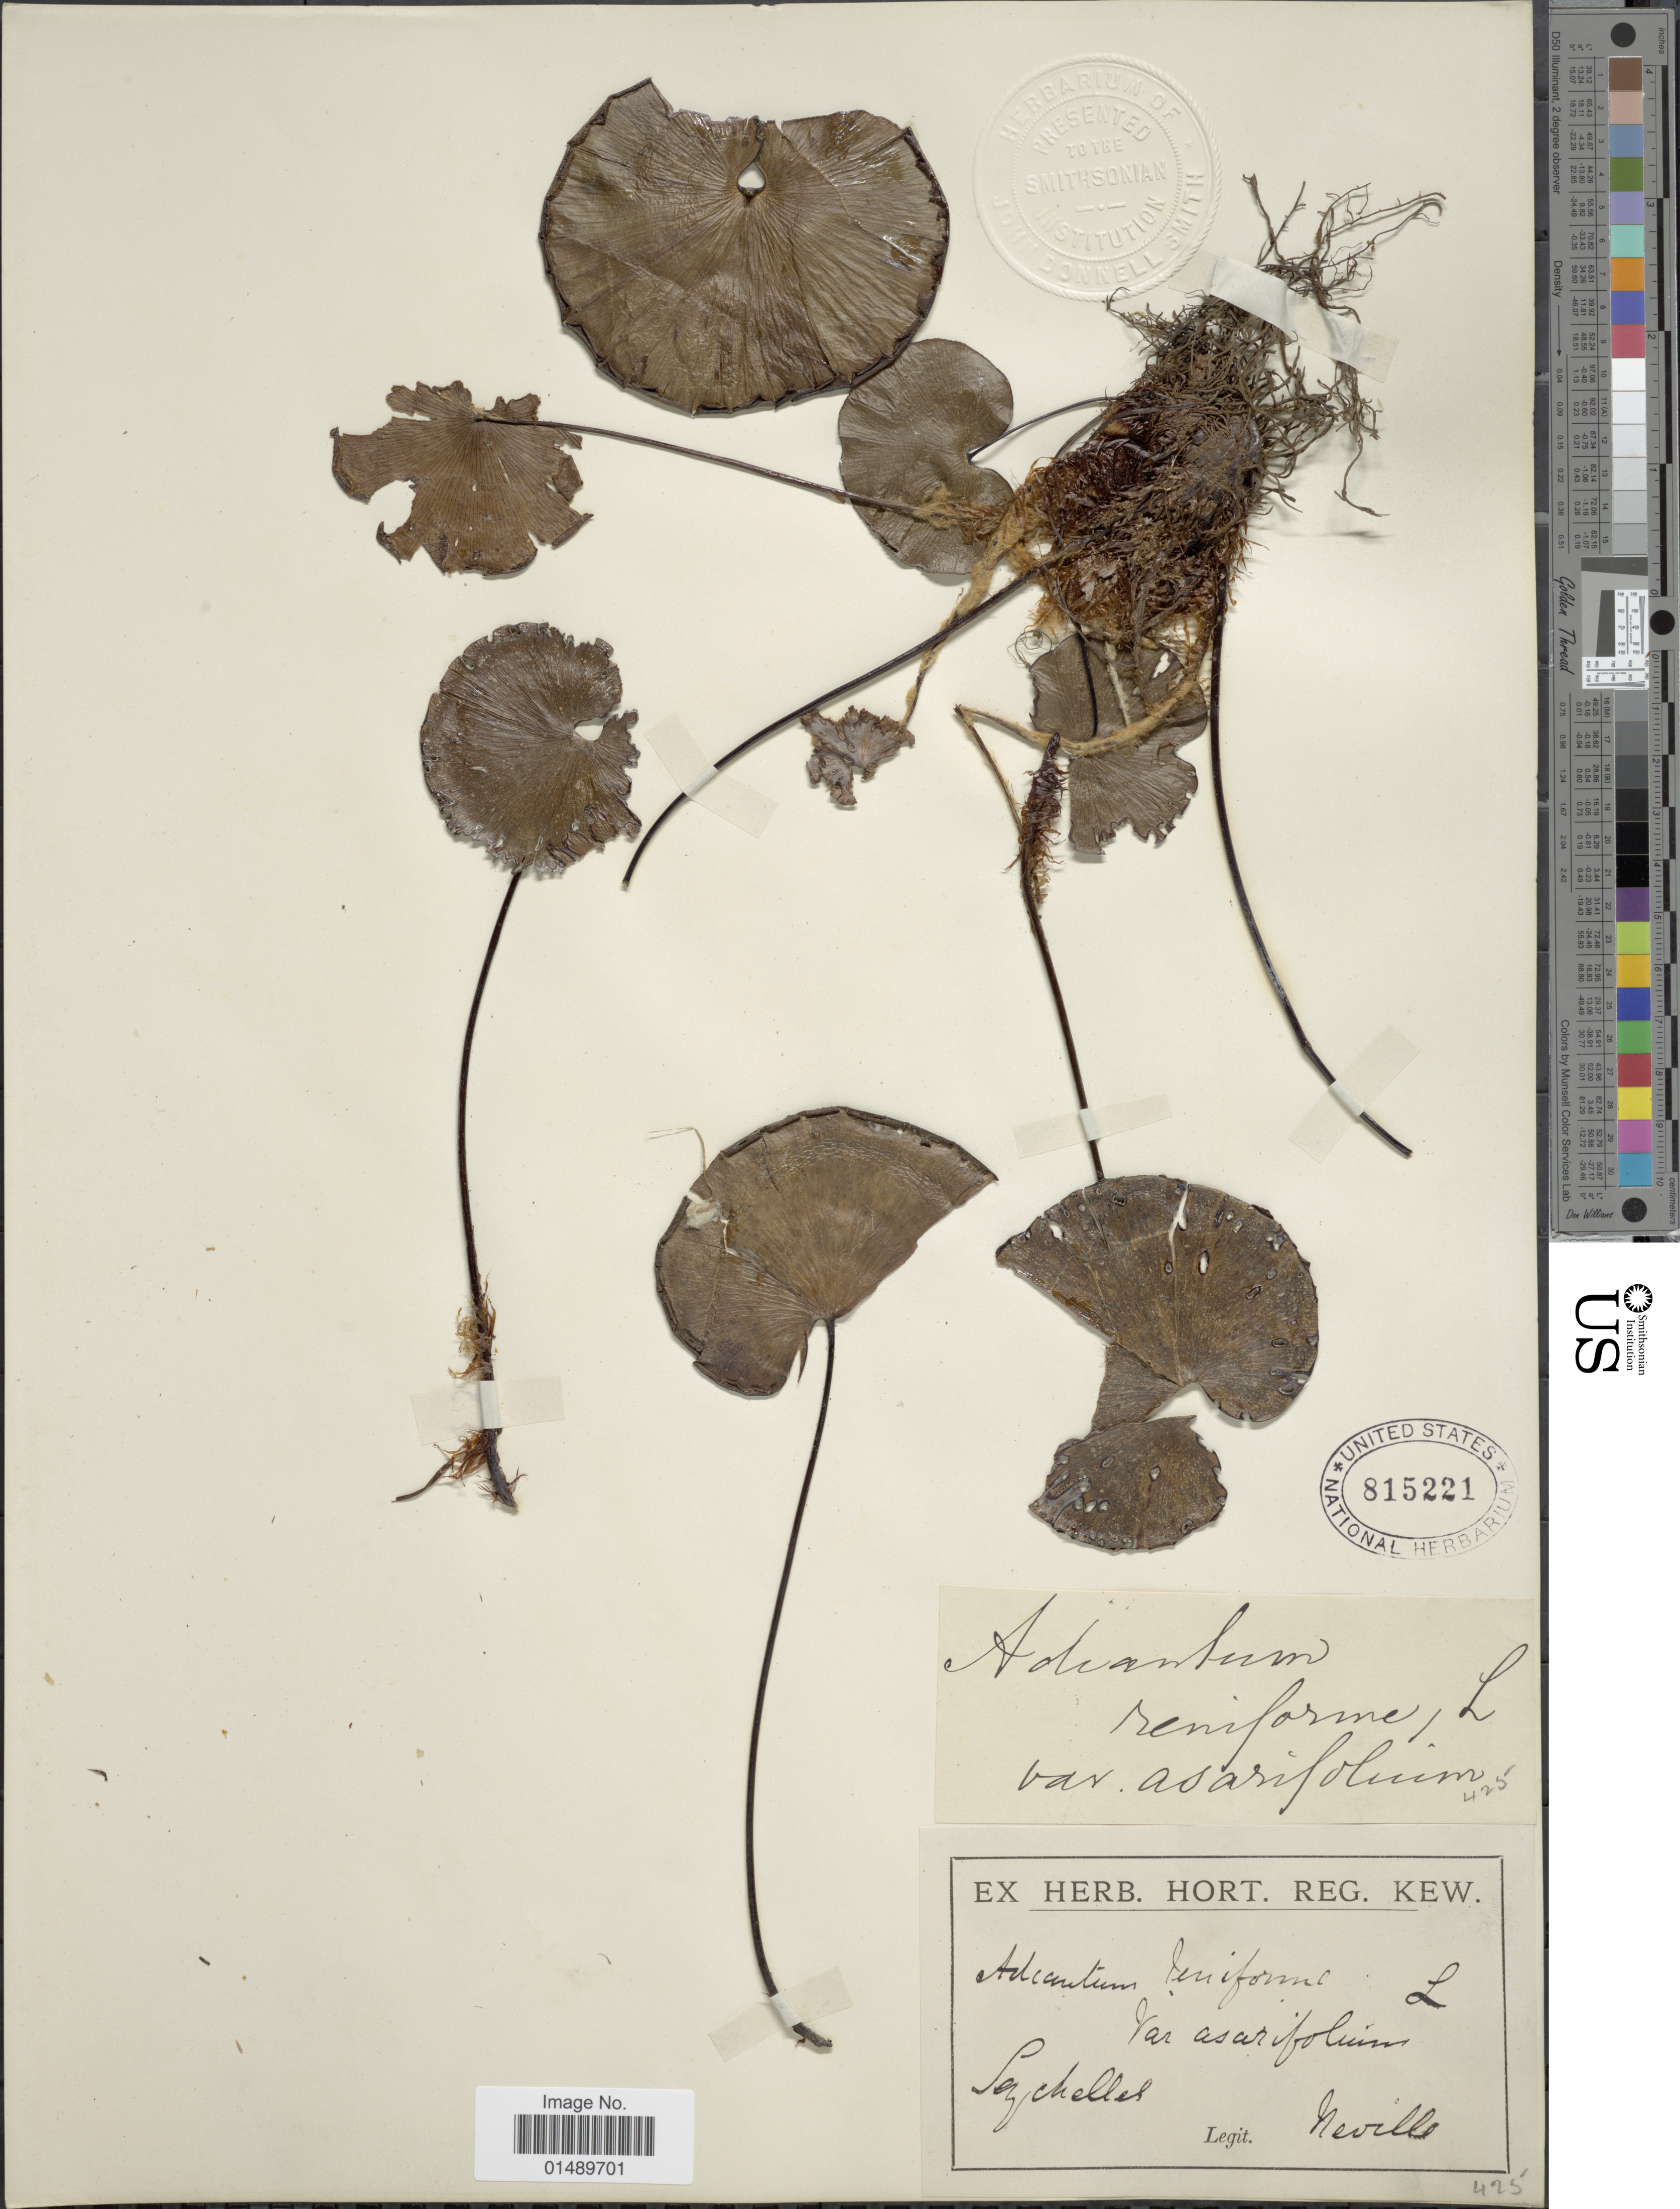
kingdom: Plantae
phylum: Tracheophyta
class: Polypodiopsida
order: Polypodiales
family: Pteridaceae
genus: Adiantum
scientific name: Adiantum reniforme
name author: L.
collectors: Neville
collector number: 425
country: Seychelles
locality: Les chelles. [interpreted]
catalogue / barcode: US 815221